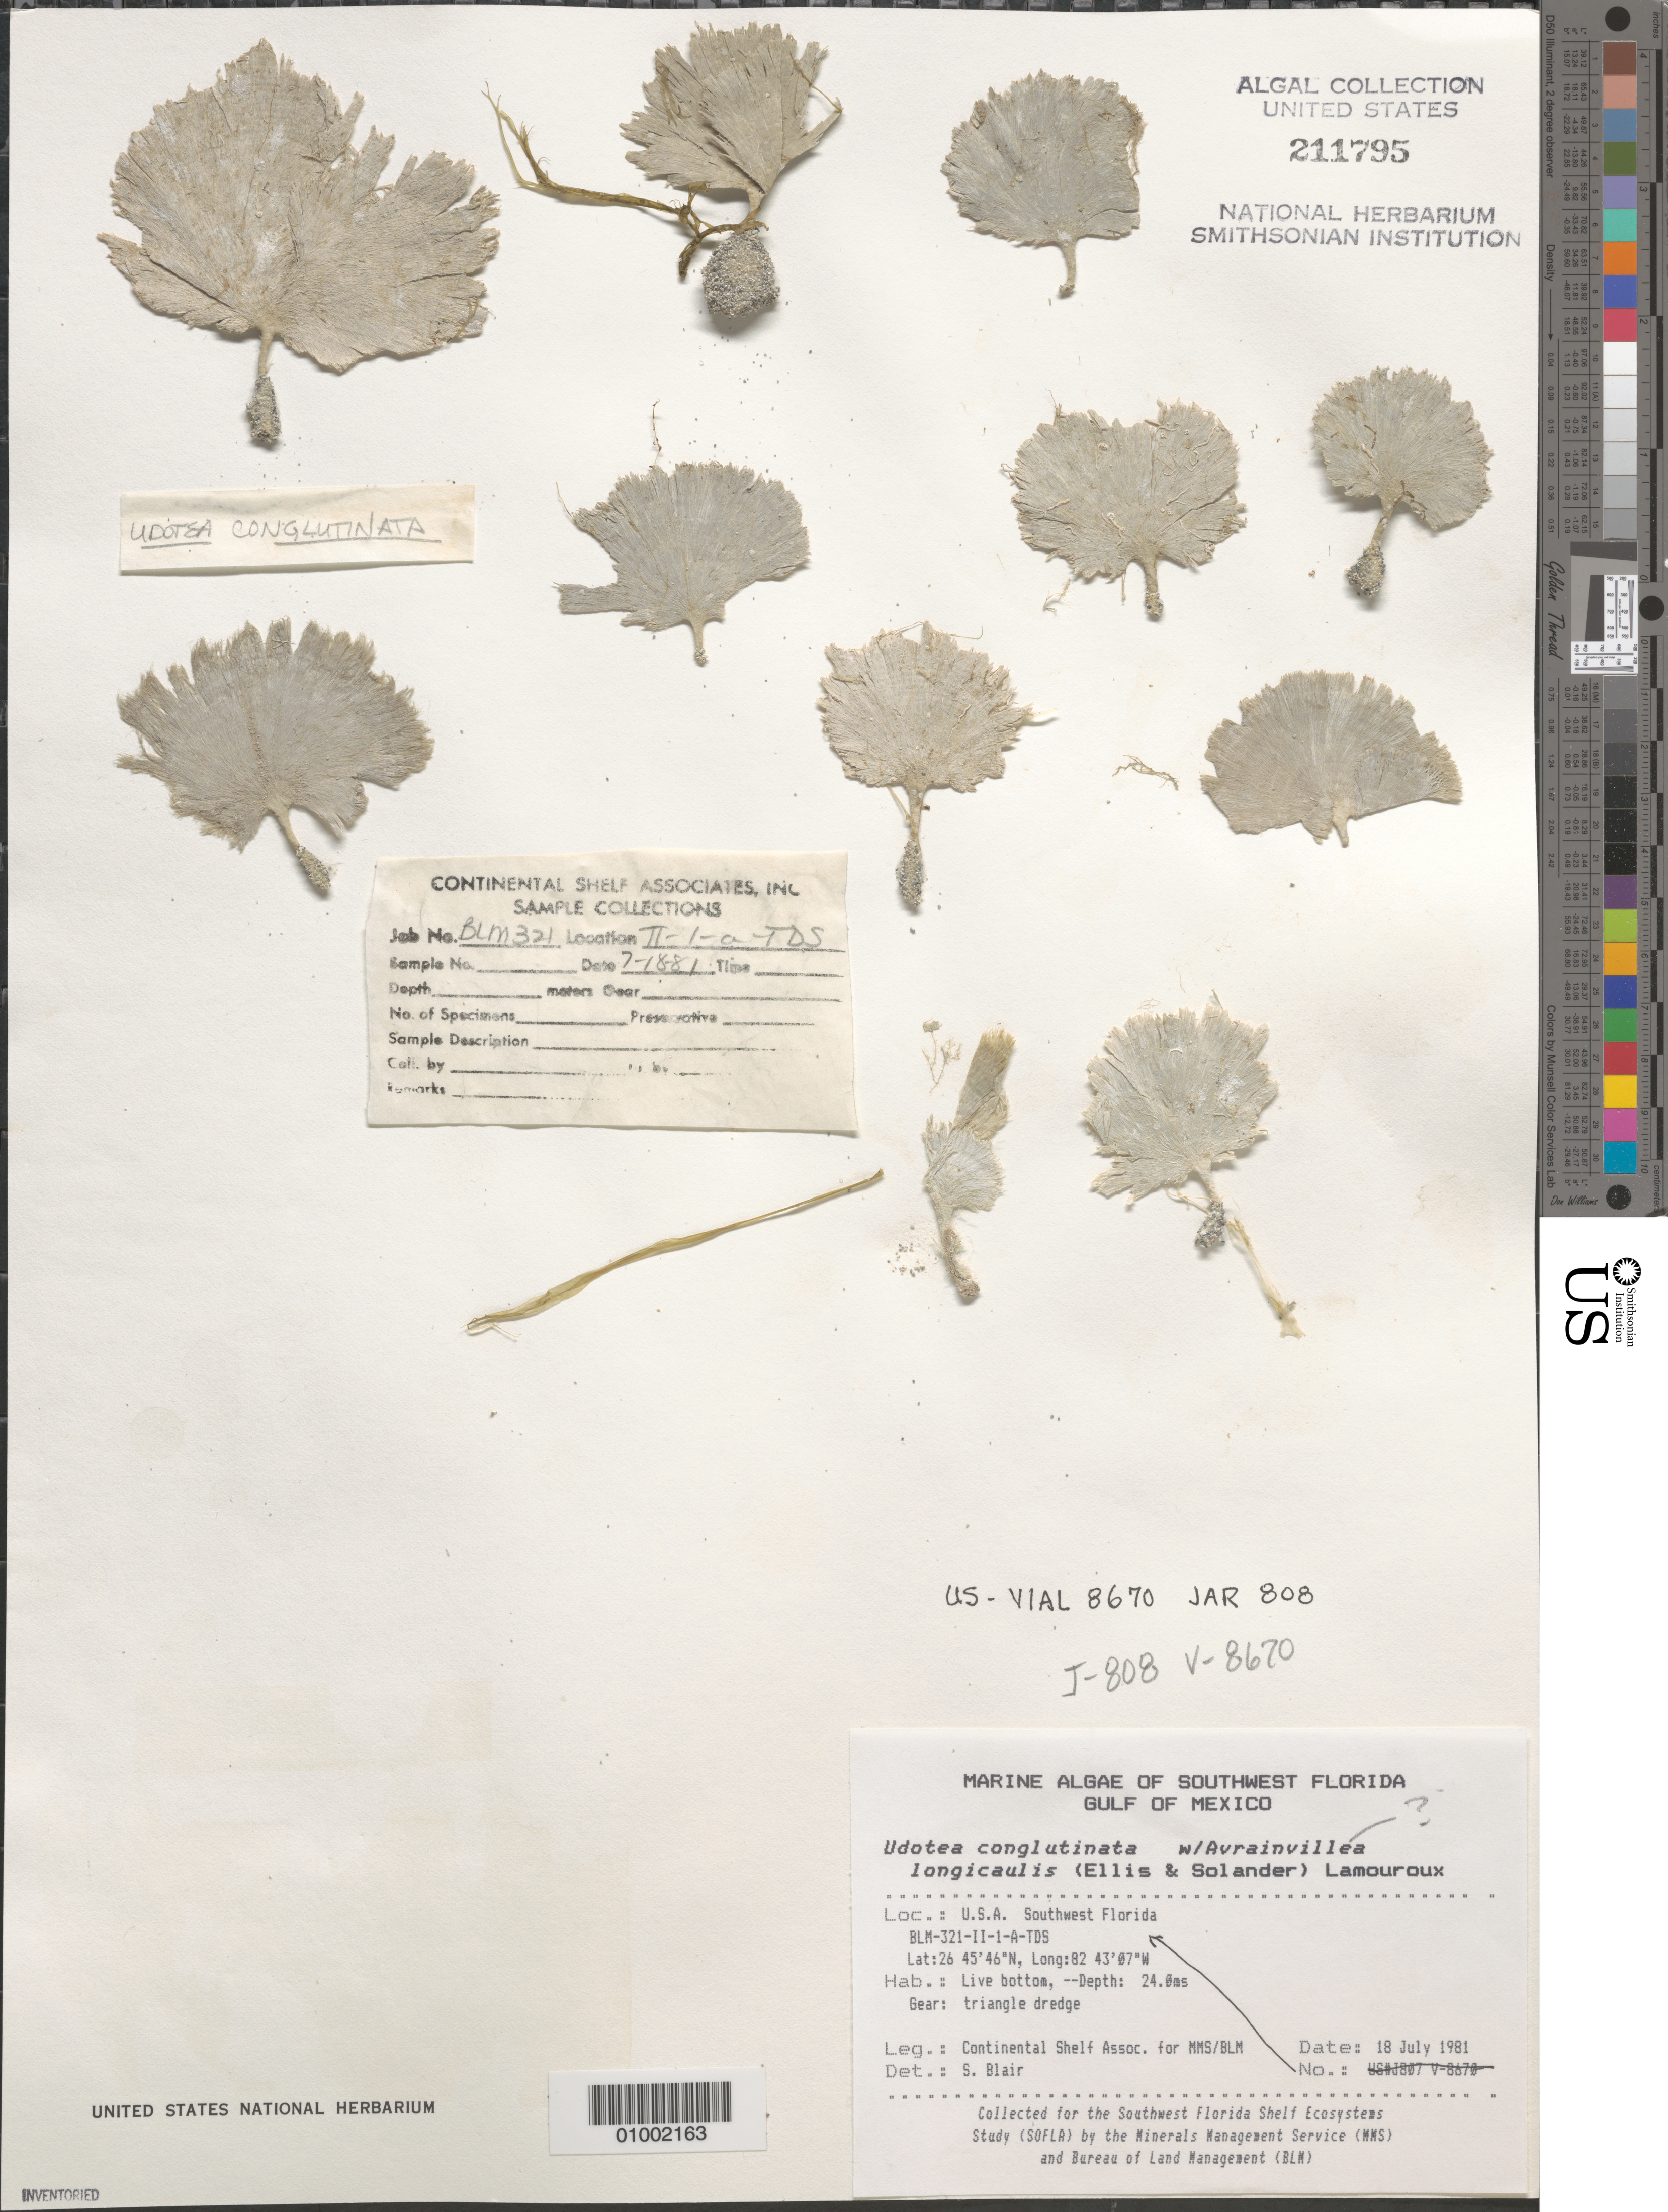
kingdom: Plantae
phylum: Chlorophyta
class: Ulvophyceae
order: Bryopsidales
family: Udoteaceae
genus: Udotea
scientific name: Udotea conglutinata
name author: (Ellis & Sol.) J.V.Lamouroux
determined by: Blair, S. M.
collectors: Continental Shelf Associates for the MMS/BLM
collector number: BLM-321-II-1-A-TDS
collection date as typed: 18 Jul 1981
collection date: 1981-07-18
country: United States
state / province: Florida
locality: Gulf of Mexico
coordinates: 26 45'46"N, 82 43'07"W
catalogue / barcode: US 211795